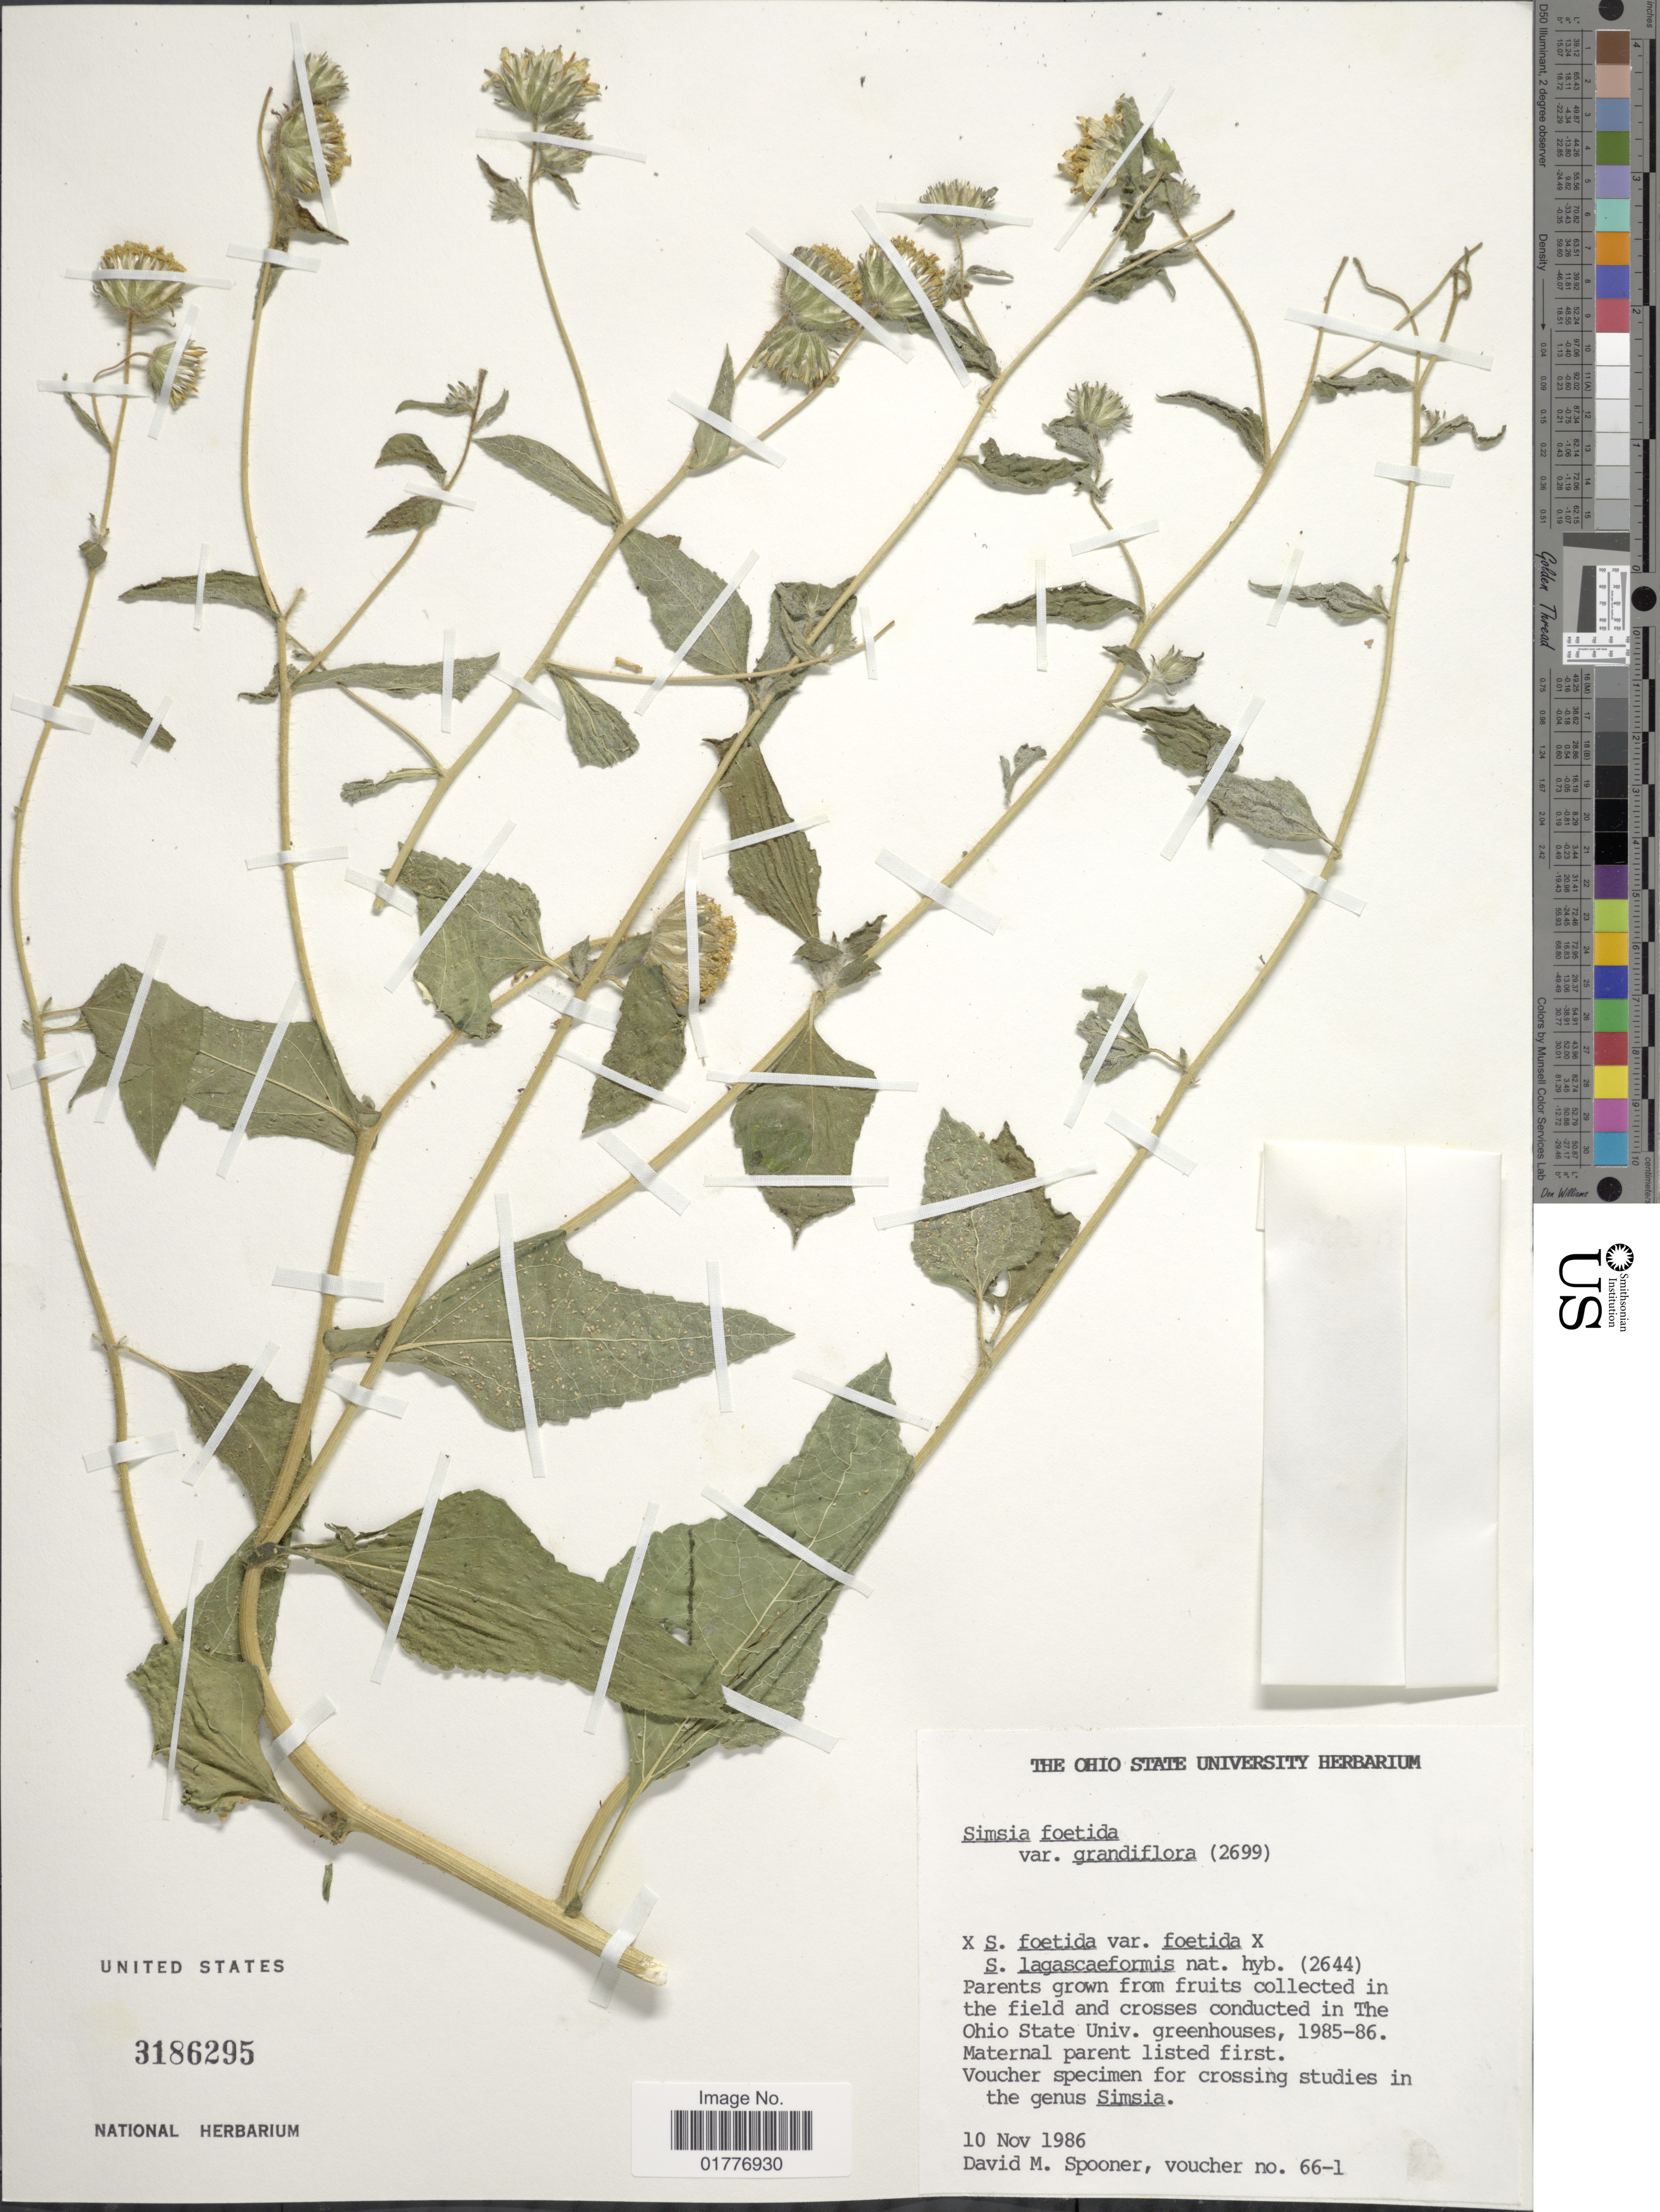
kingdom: Plantae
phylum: Tracheophyta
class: Magnoliopsida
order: Asterales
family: Asteraceae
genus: Simsia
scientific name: Simsia foetida var. grandiflora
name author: (Benth.) D.M. Spooner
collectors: D. Spooner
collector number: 66-1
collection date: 1986-11-10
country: United States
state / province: Ohio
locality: In the field and crosses conducted in The Ohio State Univ. greenhouses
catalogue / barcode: US 3186295